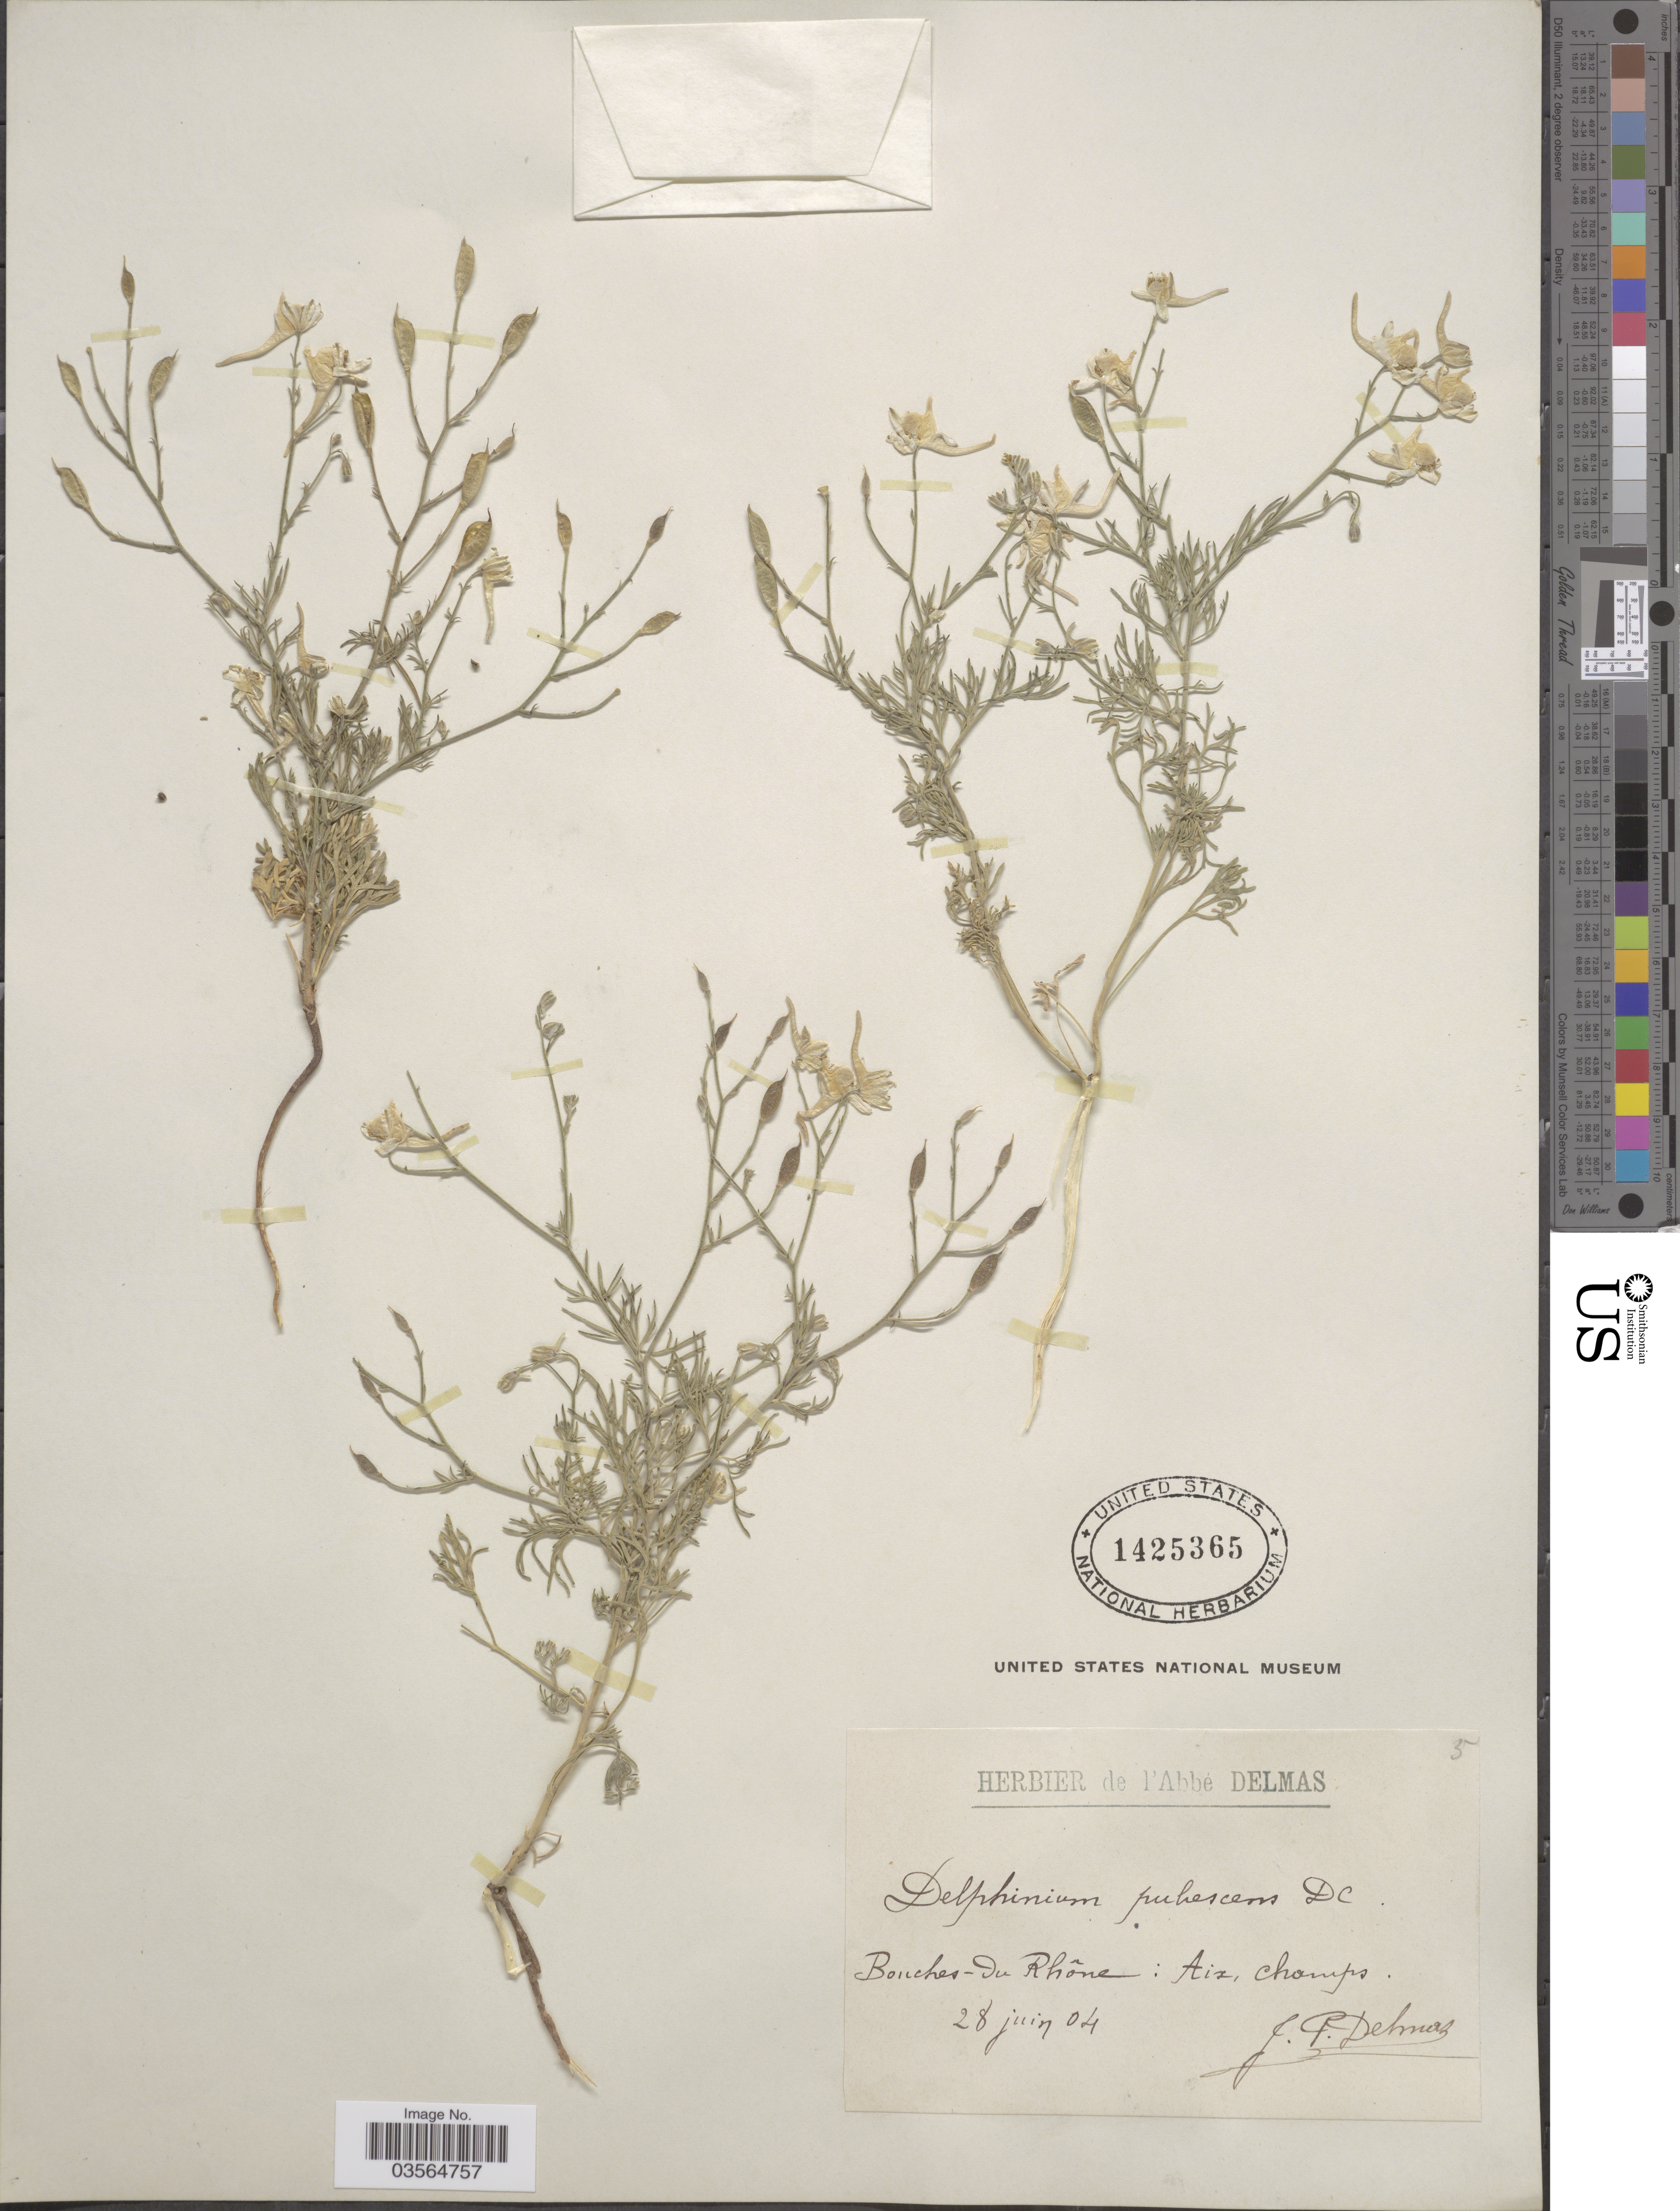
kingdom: Plantae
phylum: Tracheophyta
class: Magnoliopsida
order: Ranunculales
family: Ranunculaceae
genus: Delphinium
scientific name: Delphinium pubescens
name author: DC.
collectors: J. Delmas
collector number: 5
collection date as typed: Transcribed d/m/y: 28/6/4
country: France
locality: Bouches-du Rhône: Ain, champs.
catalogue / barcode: US 1425365